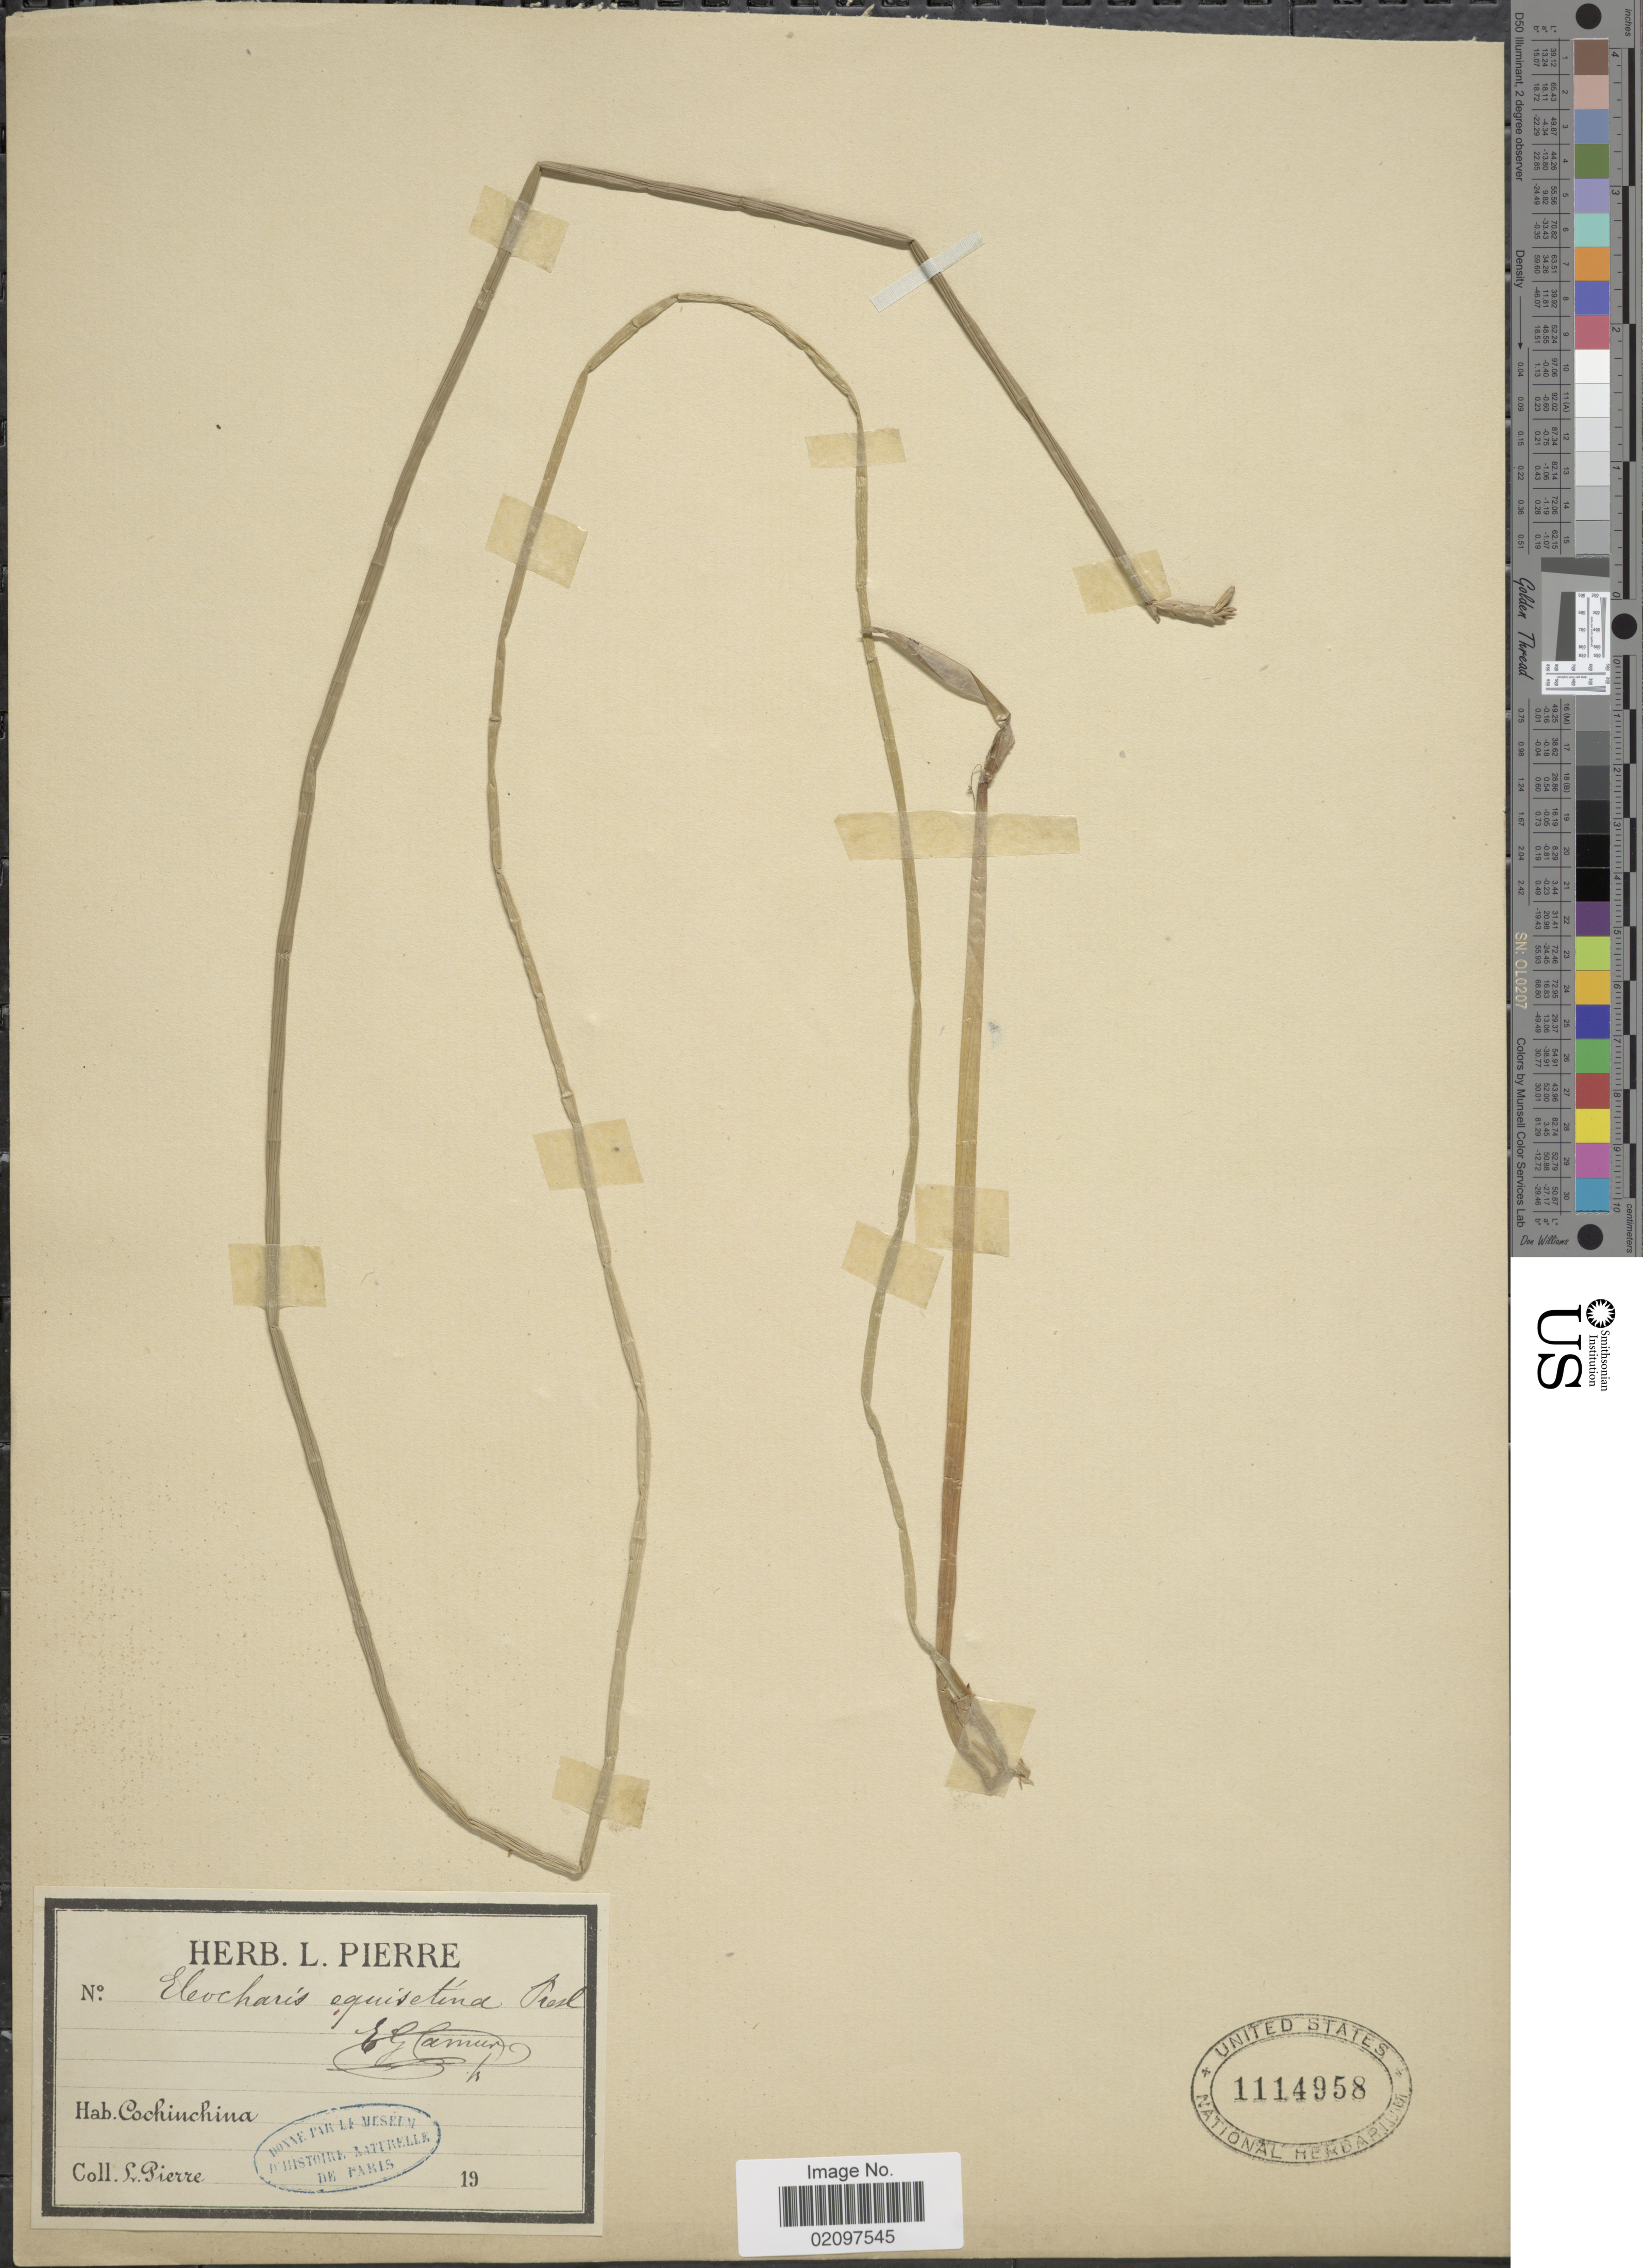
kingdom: Plantae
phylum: Tracheophyta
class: Liliopsida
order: Poales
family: Cyperaceae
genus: Eleocharis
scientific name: Eleocharis dulcis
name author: (Burm. f.) Trin. ex Hensch.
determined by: Strong, Mark T., (BOT), Smithsonian Institution - National Museum of Natural History (UNITED STATES)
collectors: L. Pierre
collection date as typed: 19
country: Vietnam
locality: Cochinchina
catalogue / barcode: US 1114958